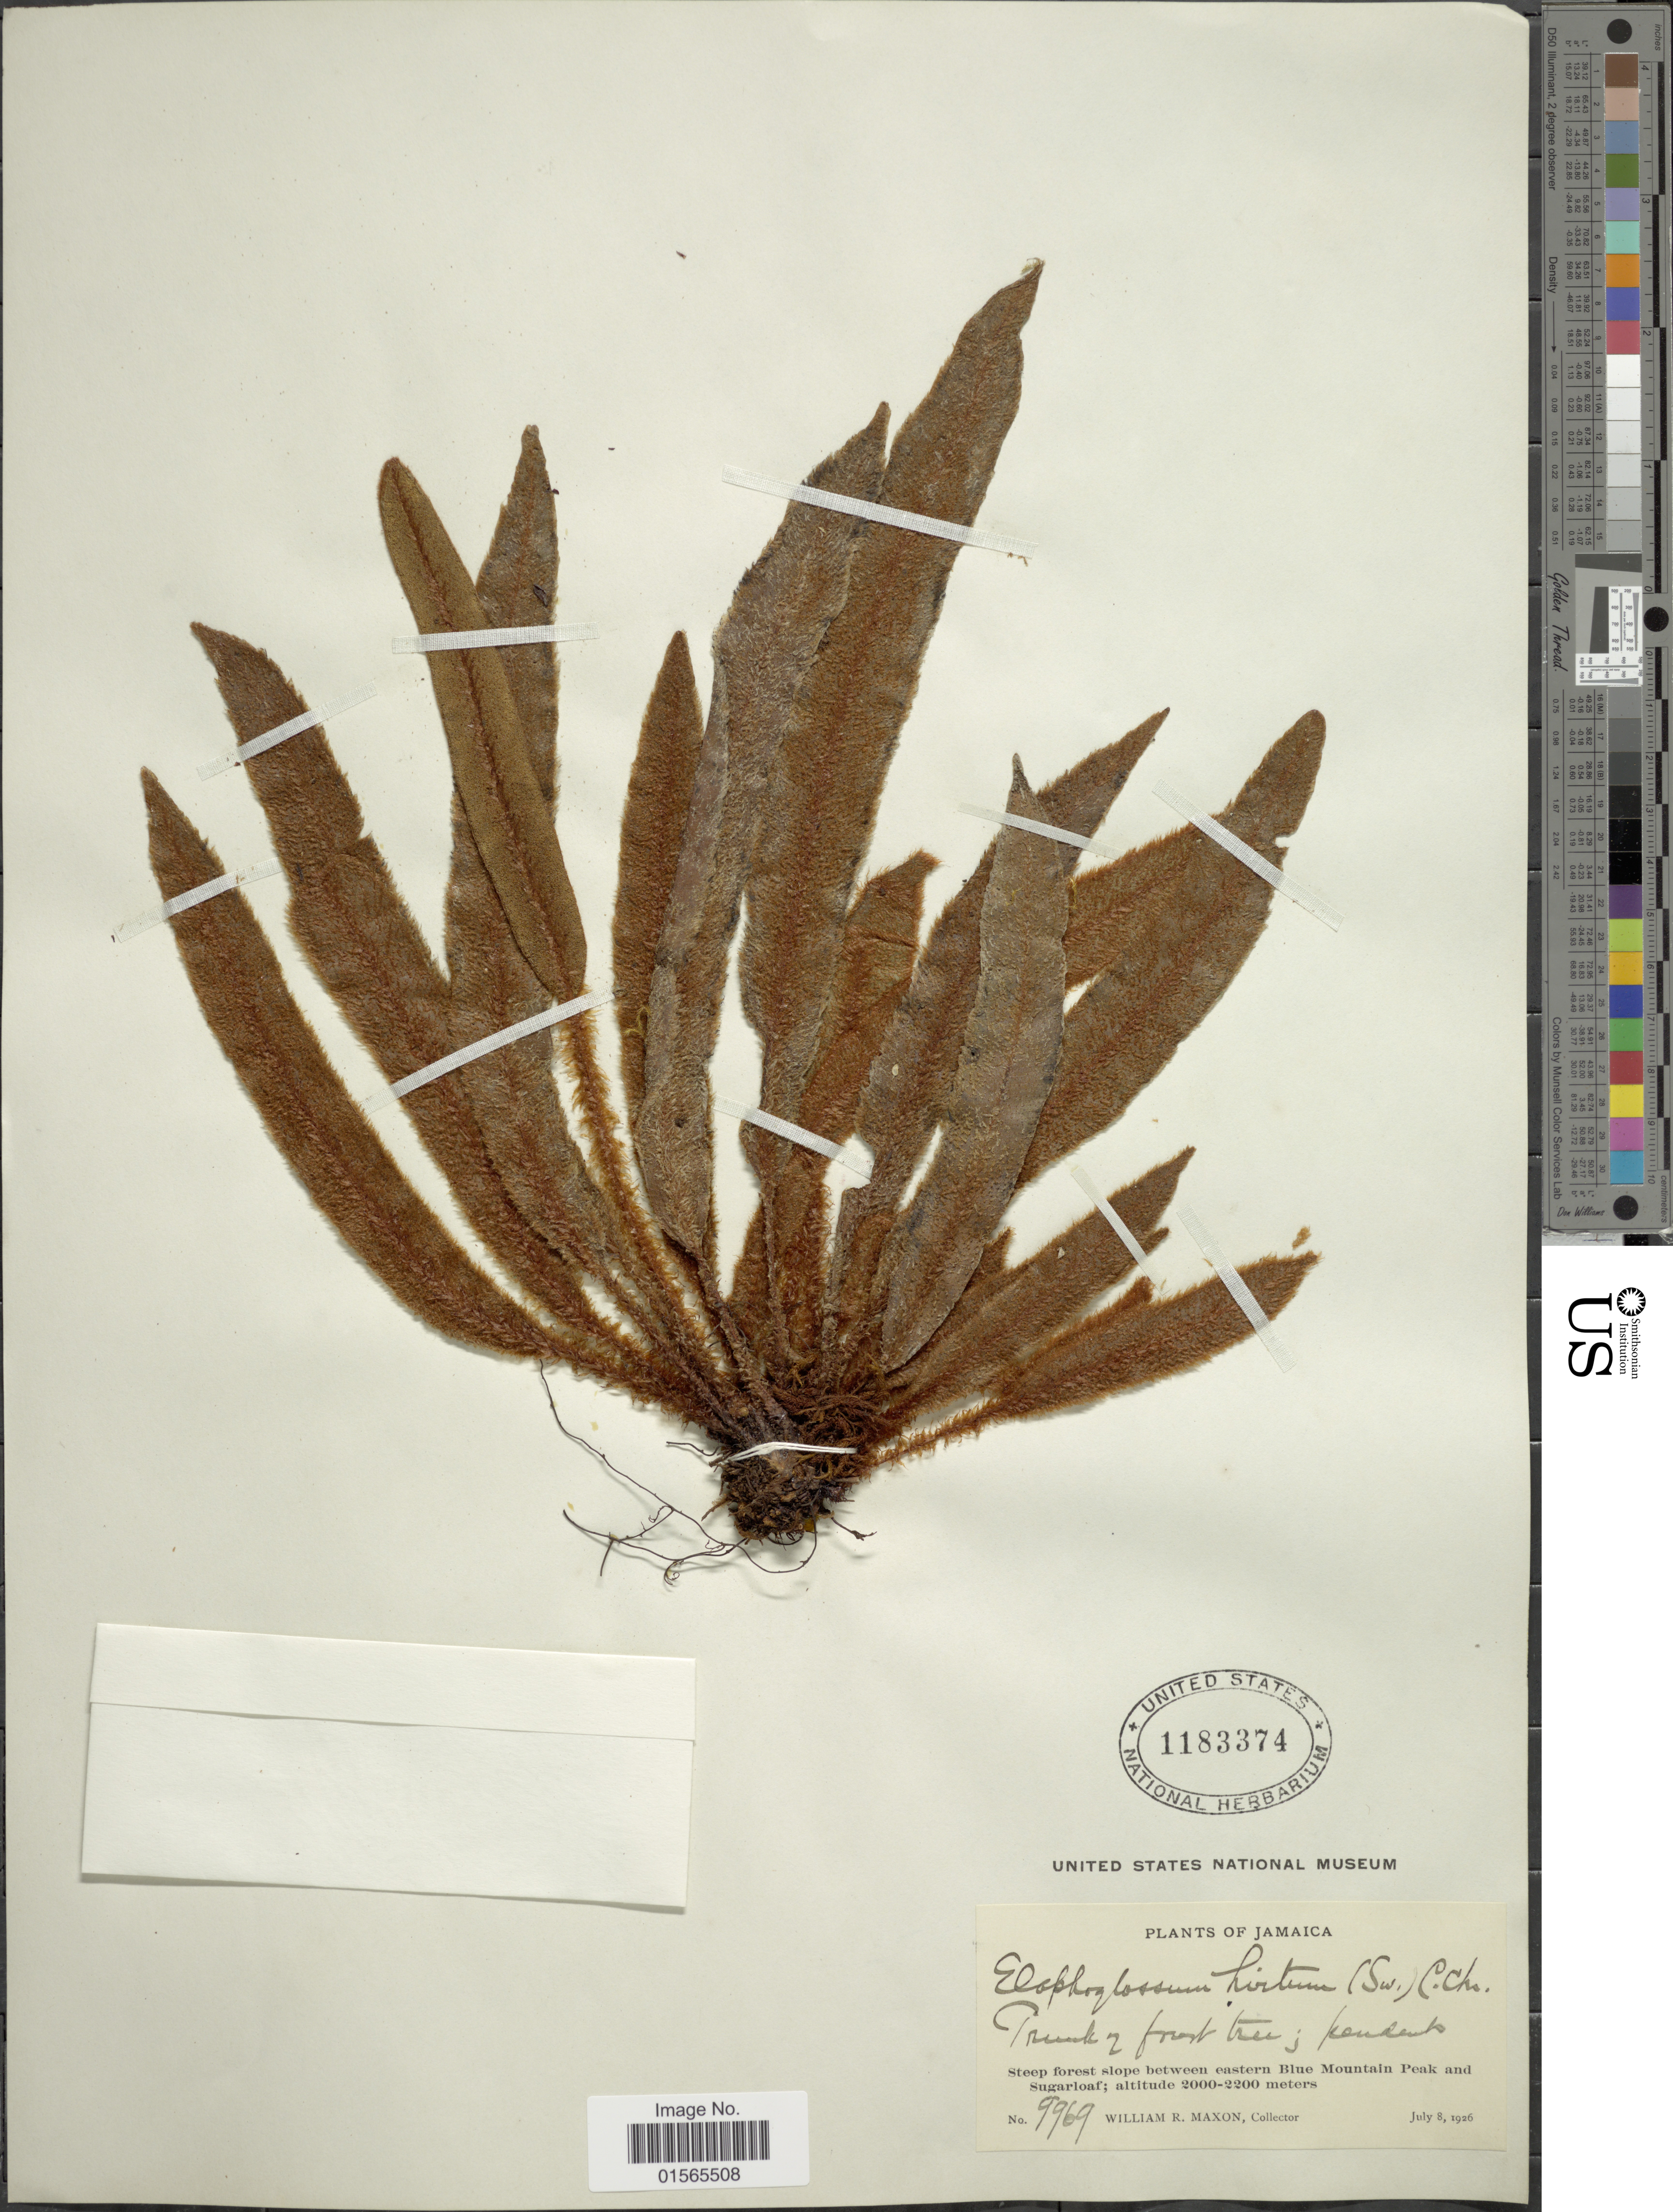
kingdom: Plantae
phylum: Tracheophyta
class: Polypodiopsida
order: Polypodiales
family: Dryopteridaceae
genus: Elaphoglossum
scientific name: Elaphoglossum hirtum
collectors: W. R. Maxon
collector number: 9969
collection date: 1926-07-08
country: Jamaica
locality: Steep forest slope between eastern Blue Mountain Peak and Sugarloaf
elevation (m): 2000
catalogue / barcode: US 1183374